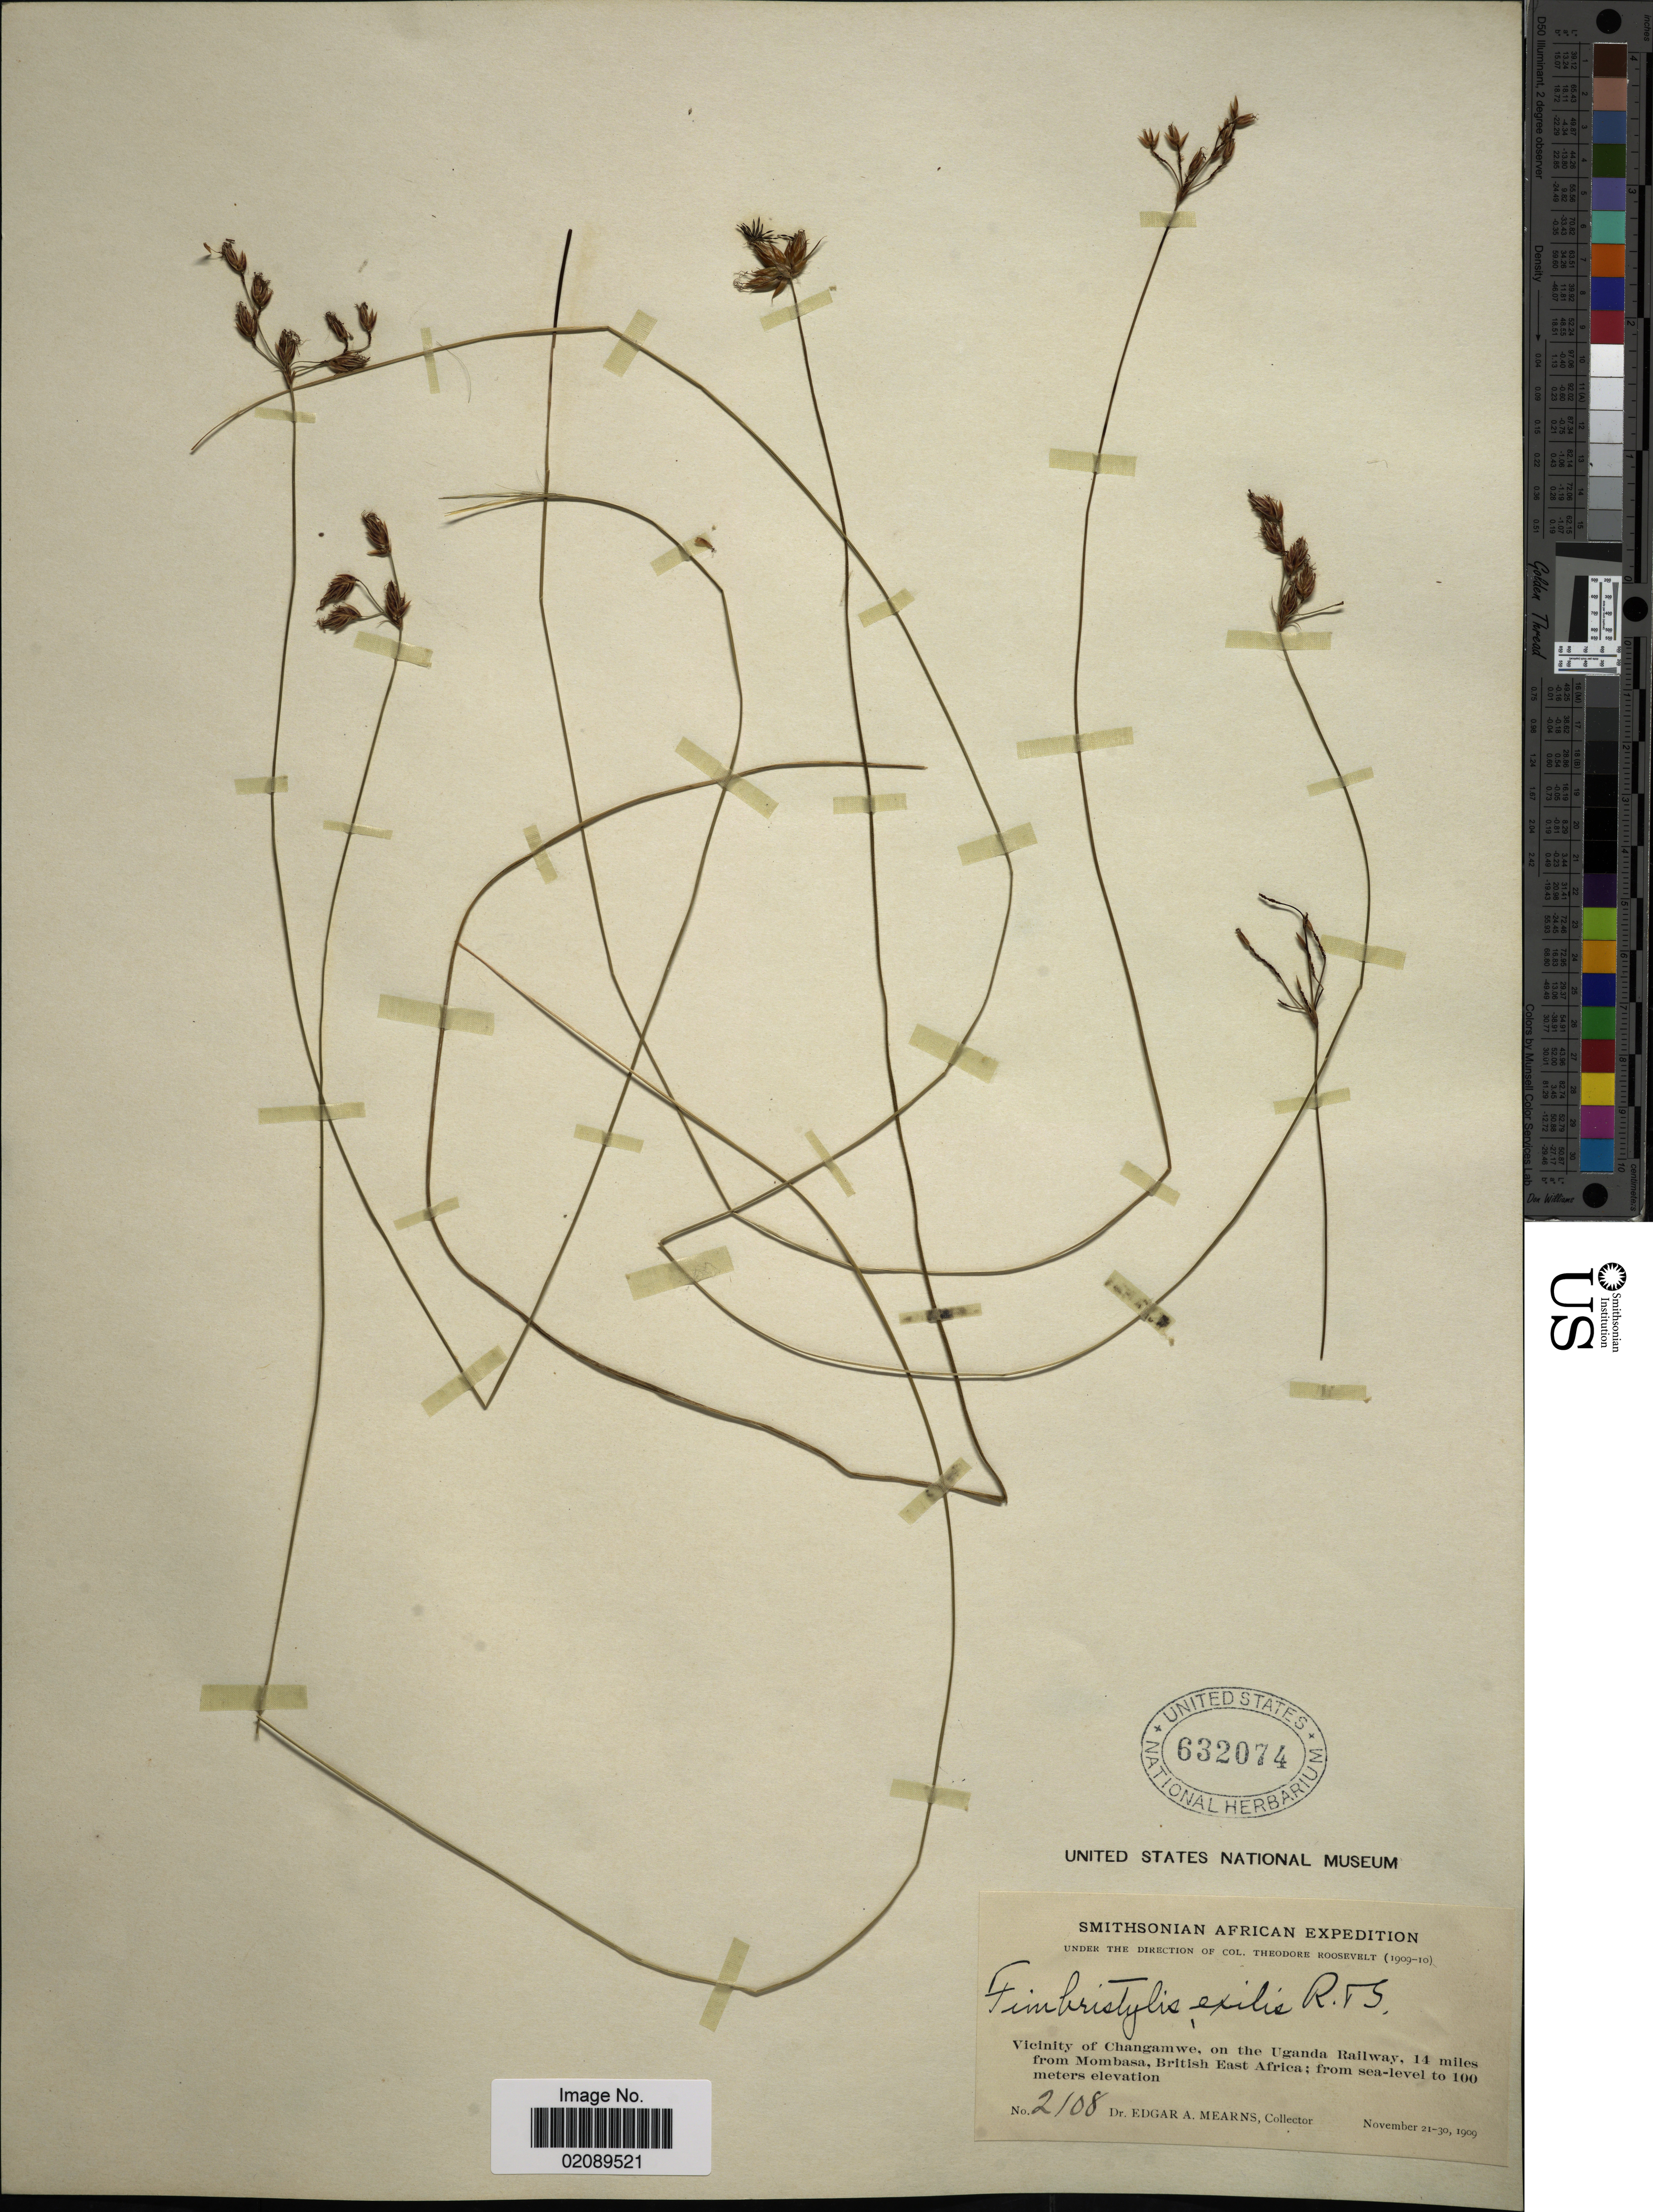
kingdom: Plantae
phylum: Tracheophyta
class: Liliopsida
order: Poales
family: Cyperaceae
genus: Bulbostylis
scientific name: Bulbostylis hispidula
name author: (Vahl) R.W. Haines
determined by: Strong, Mark T., (BOT), Smithsonian Institution - National Museum of Natural History (UNITED STATES)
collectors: E. A. Mearns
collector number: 2108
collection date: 1909-11-21/1909-11-30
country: Kenya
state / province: Mombasa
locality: Vicinity of Changamwe, on the Uganda Railway, 14 miles from Mombasa British East Africa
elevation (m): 100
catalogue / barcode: US 632074